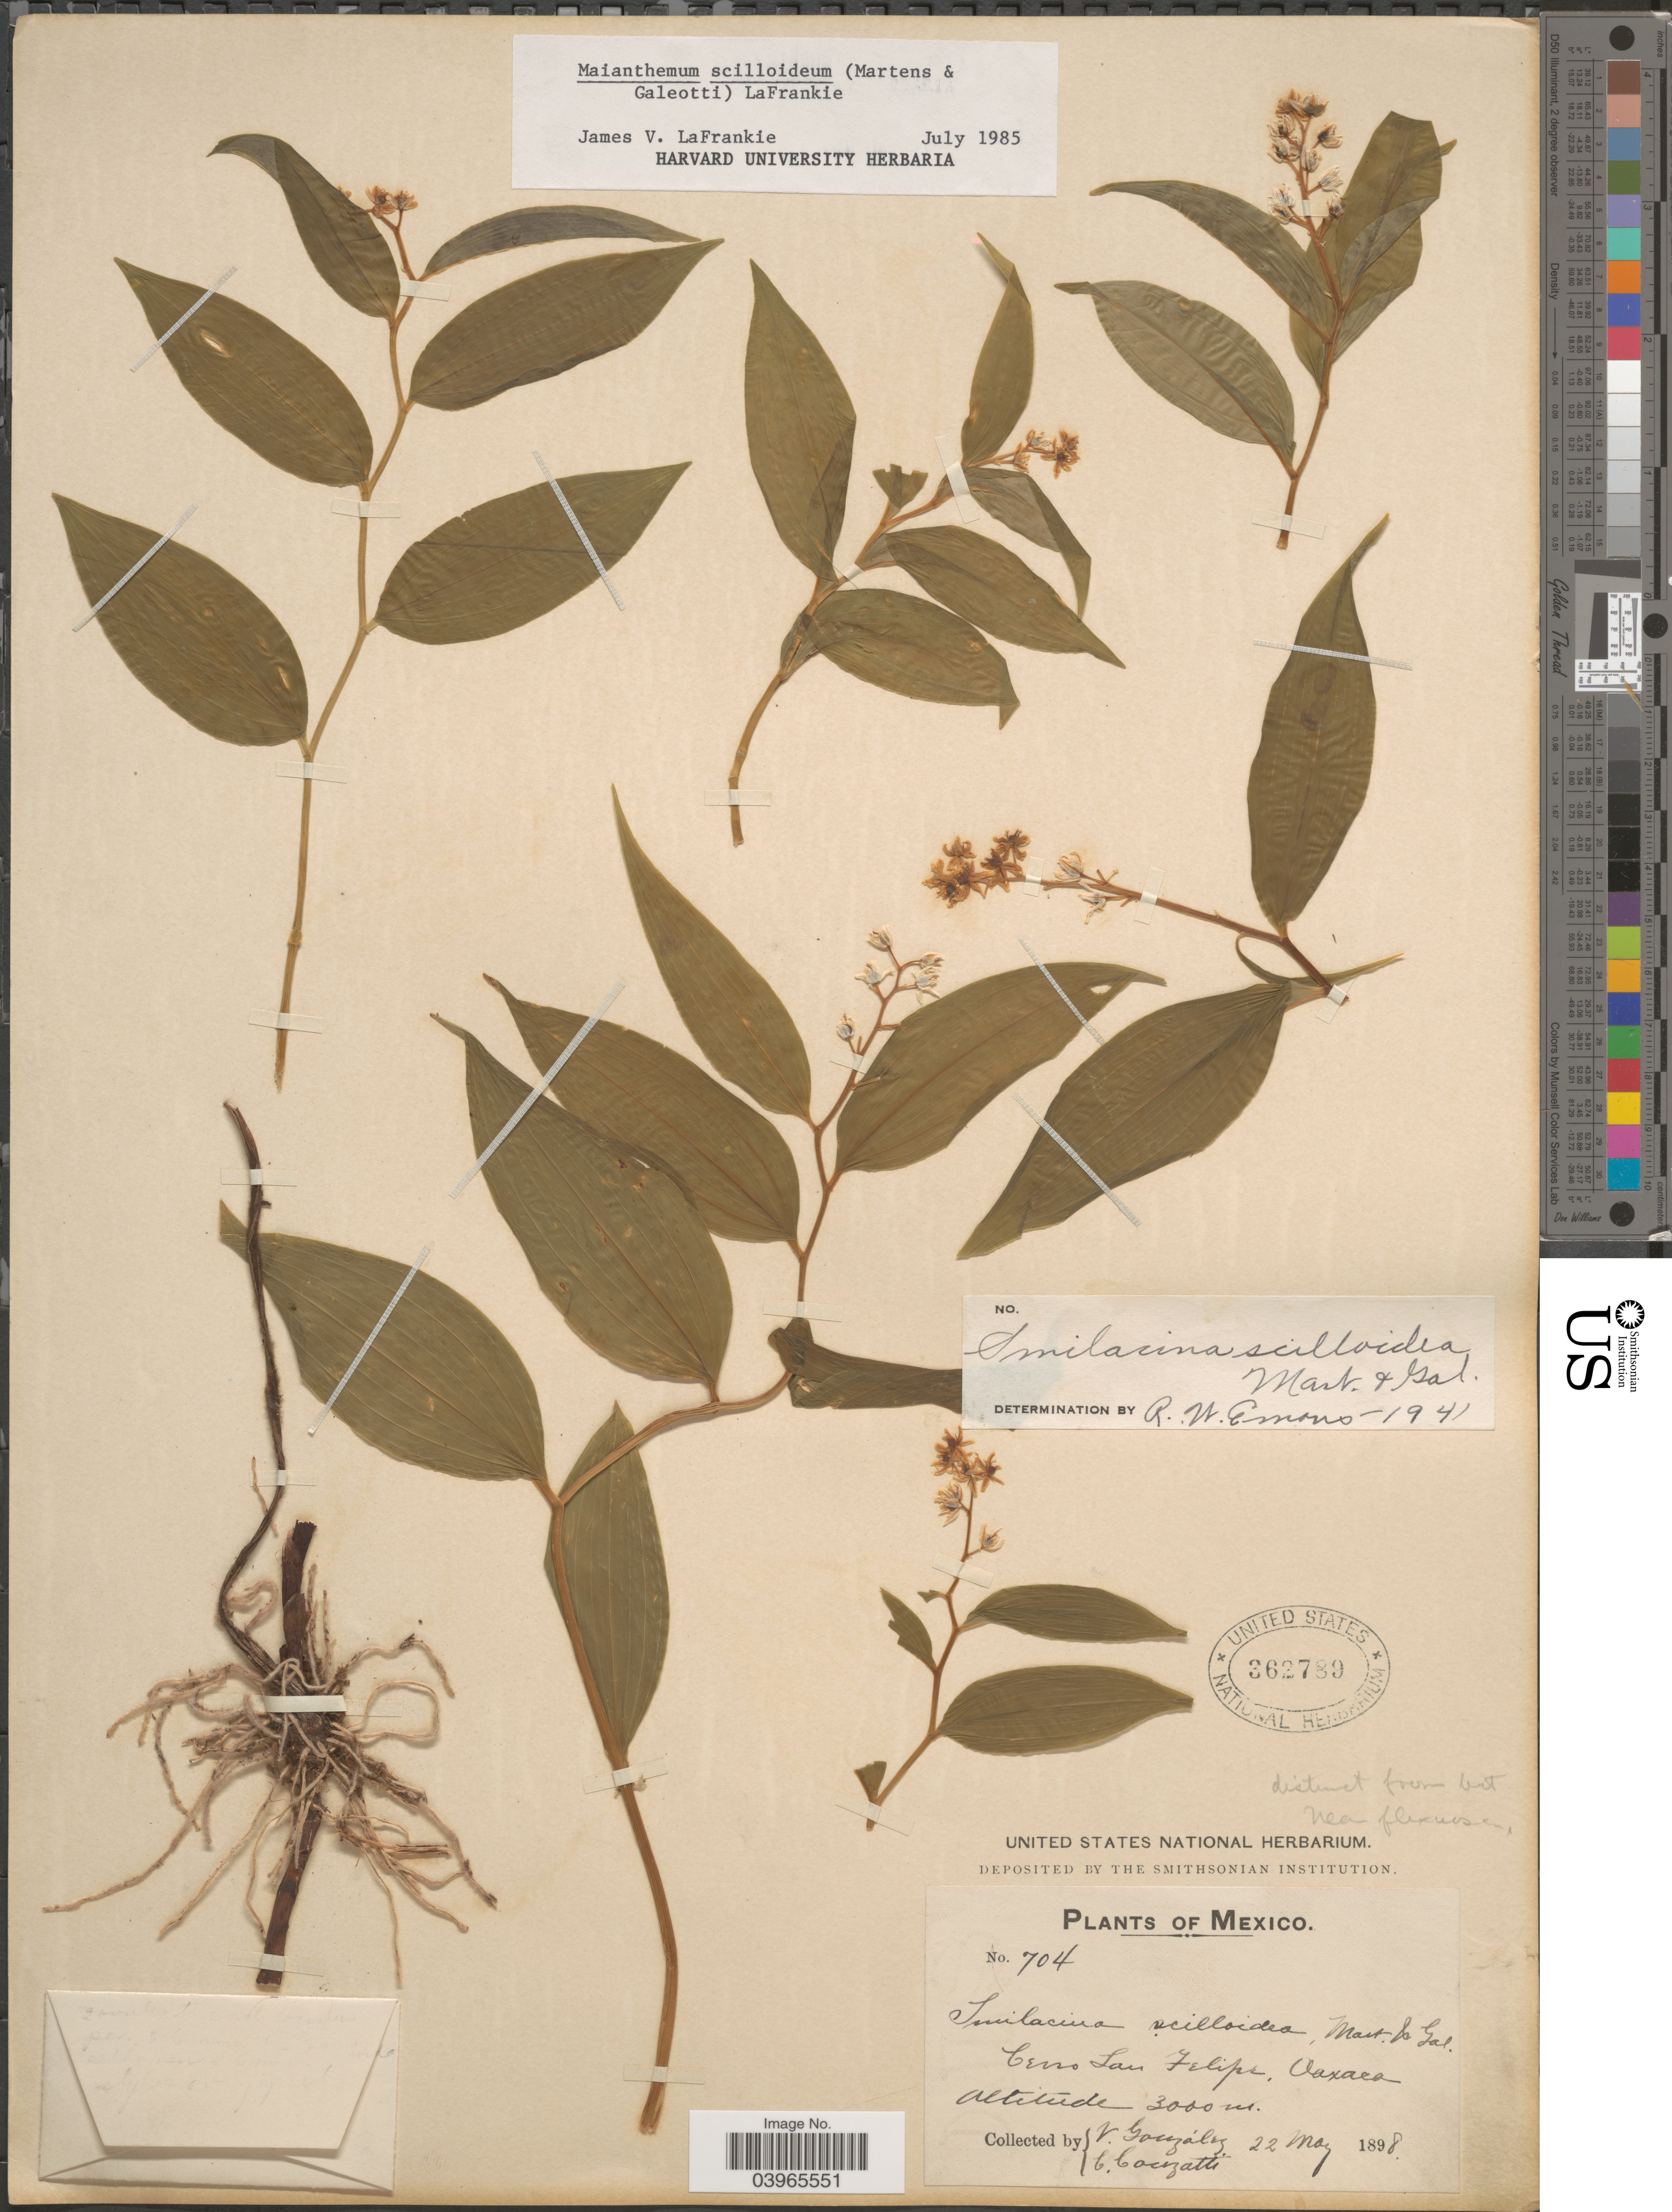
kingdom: Plantae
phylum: Tracheophyta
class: Liliopsida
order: Asparagales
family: Asparagaceae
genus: Maianthemum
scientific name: Maianthemum scilloideum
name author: (M. Martens & Galeotti) LaFrankie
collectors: V. González & C. Conzatti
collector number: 704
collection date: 1898-05-22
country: Mexico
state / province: Oaxaca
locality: Cerro San Felipe.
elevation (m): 3000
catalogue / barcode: US 362789